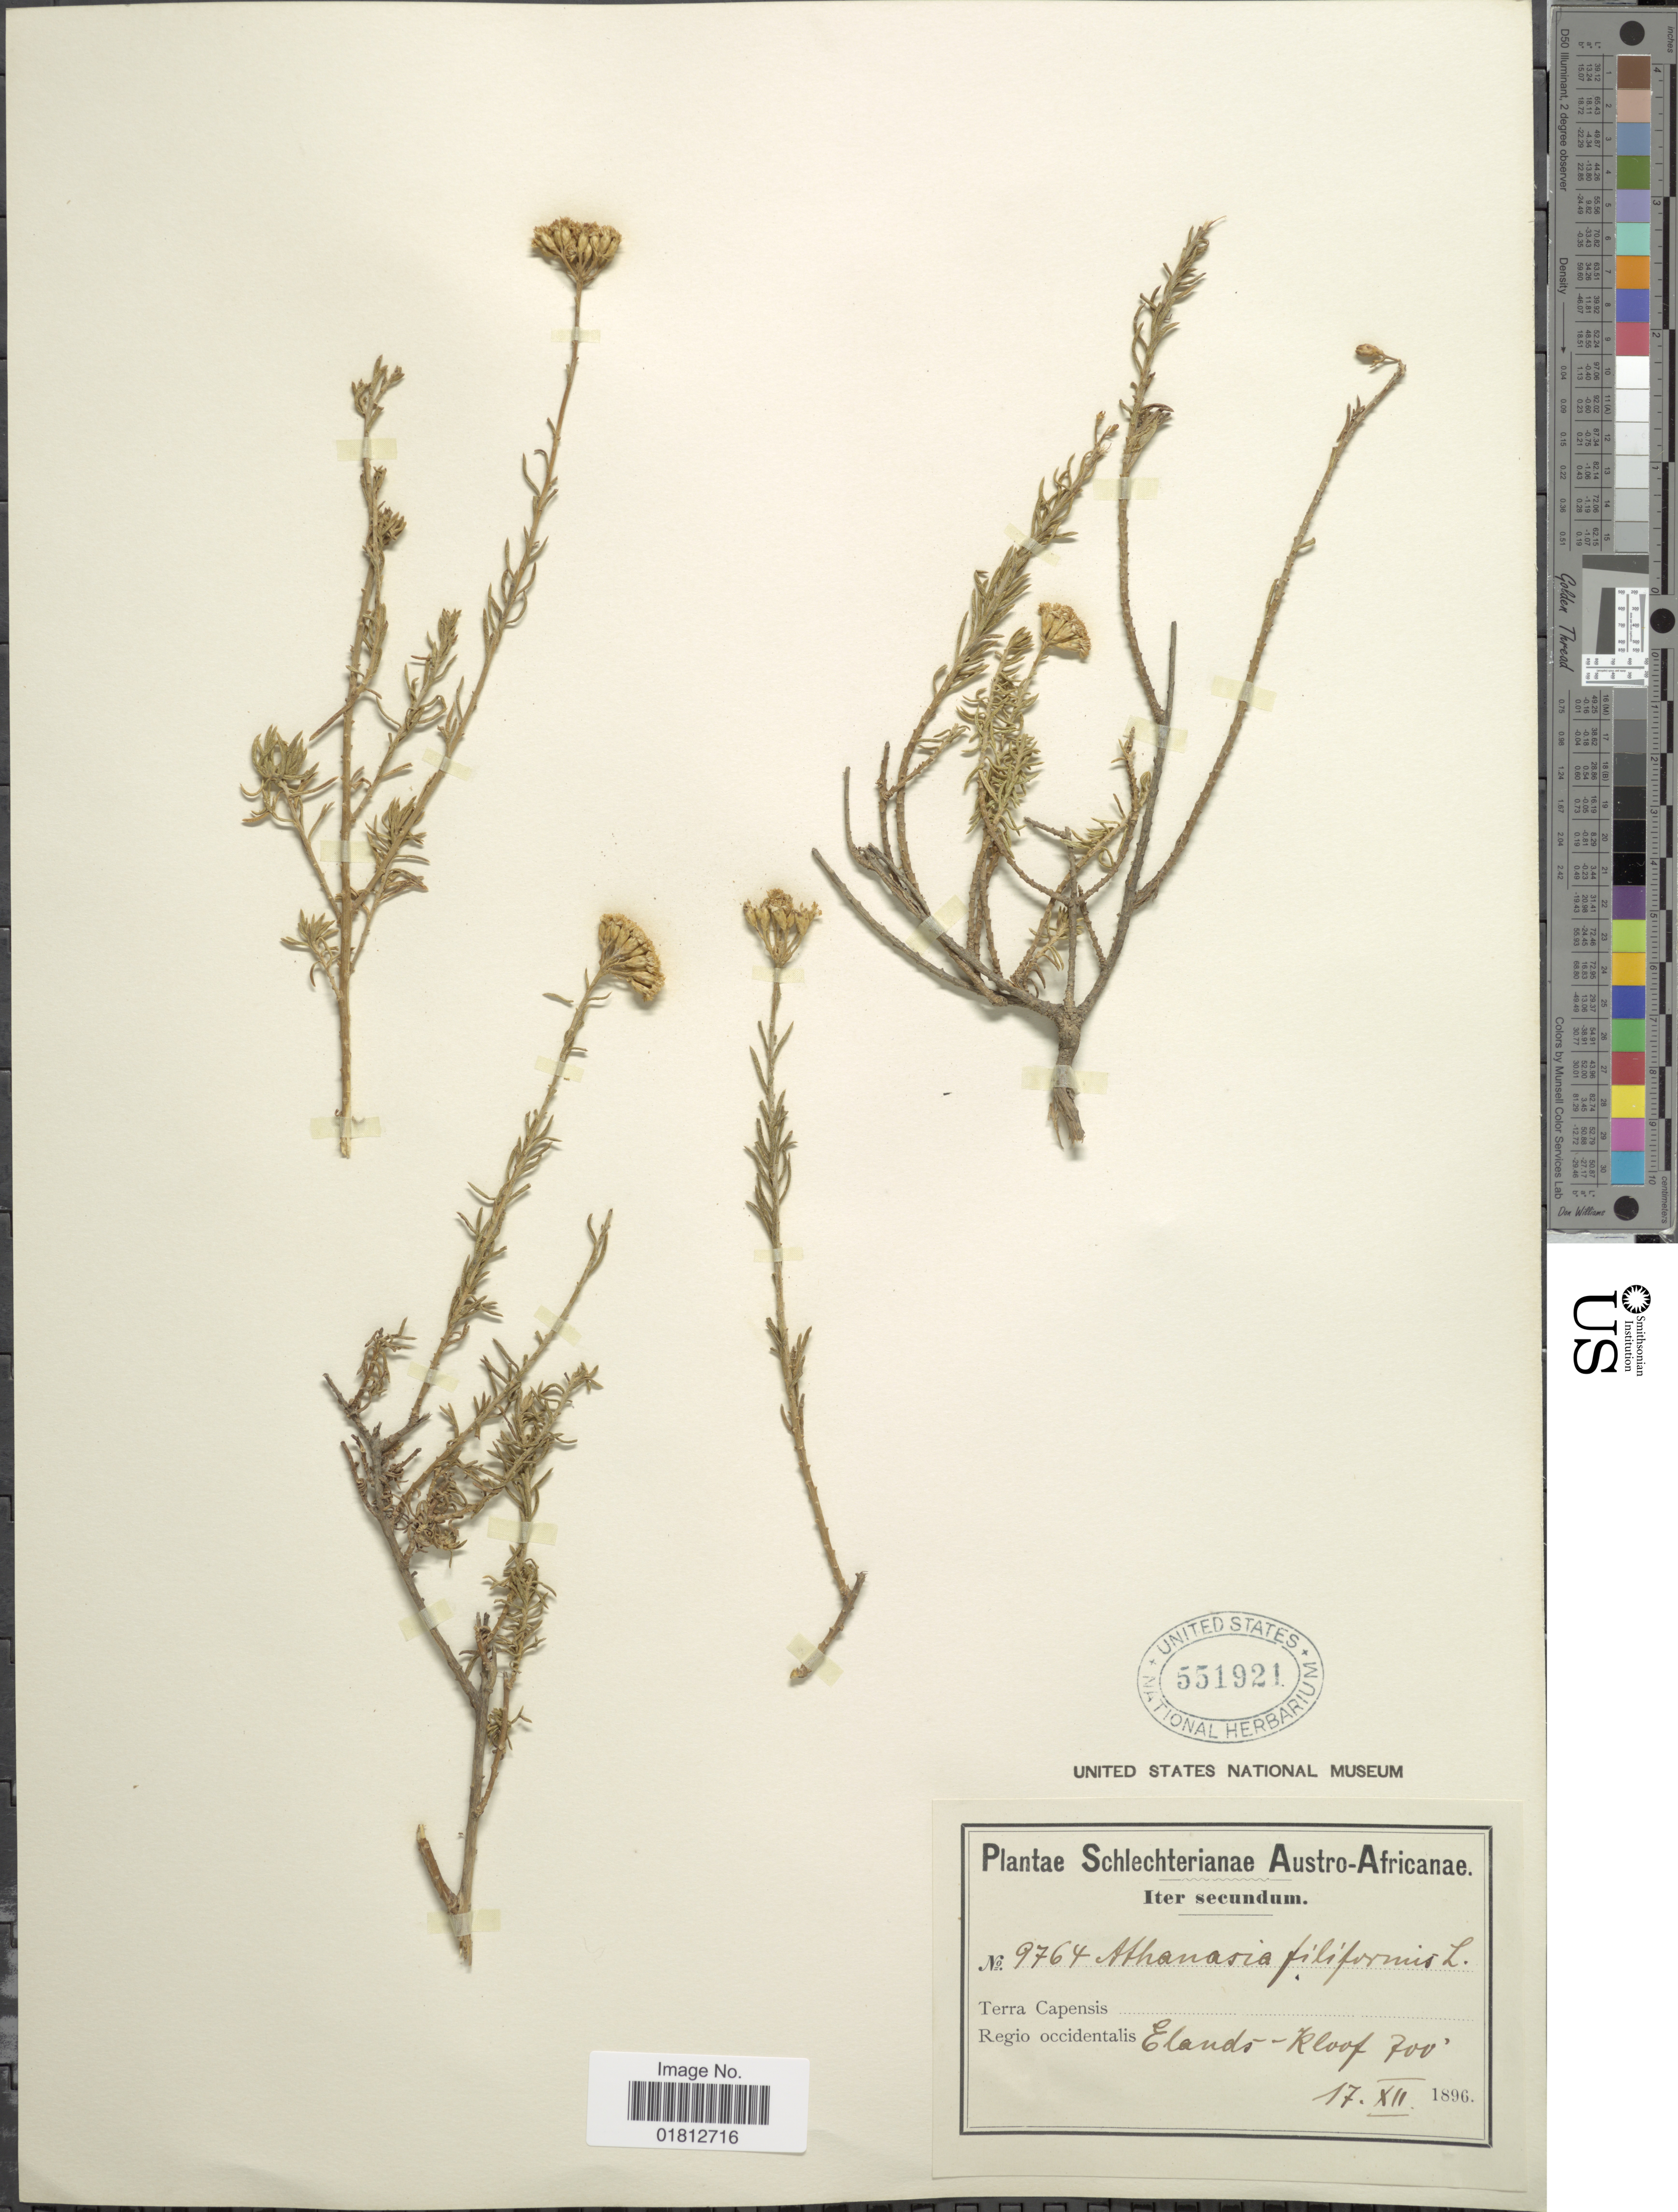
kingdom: Plantae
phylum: Tracheophyta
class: Magnoliopsida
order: Asterales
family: Asteraceae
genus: Athanasia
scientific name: Athanasia filiformis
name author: L. f.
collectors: Schlechter, --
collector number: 9764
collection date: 1896-12-17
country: South Africa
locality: Austro-Africanae, Elands-Kloof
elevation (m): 213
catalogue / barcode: US 551921